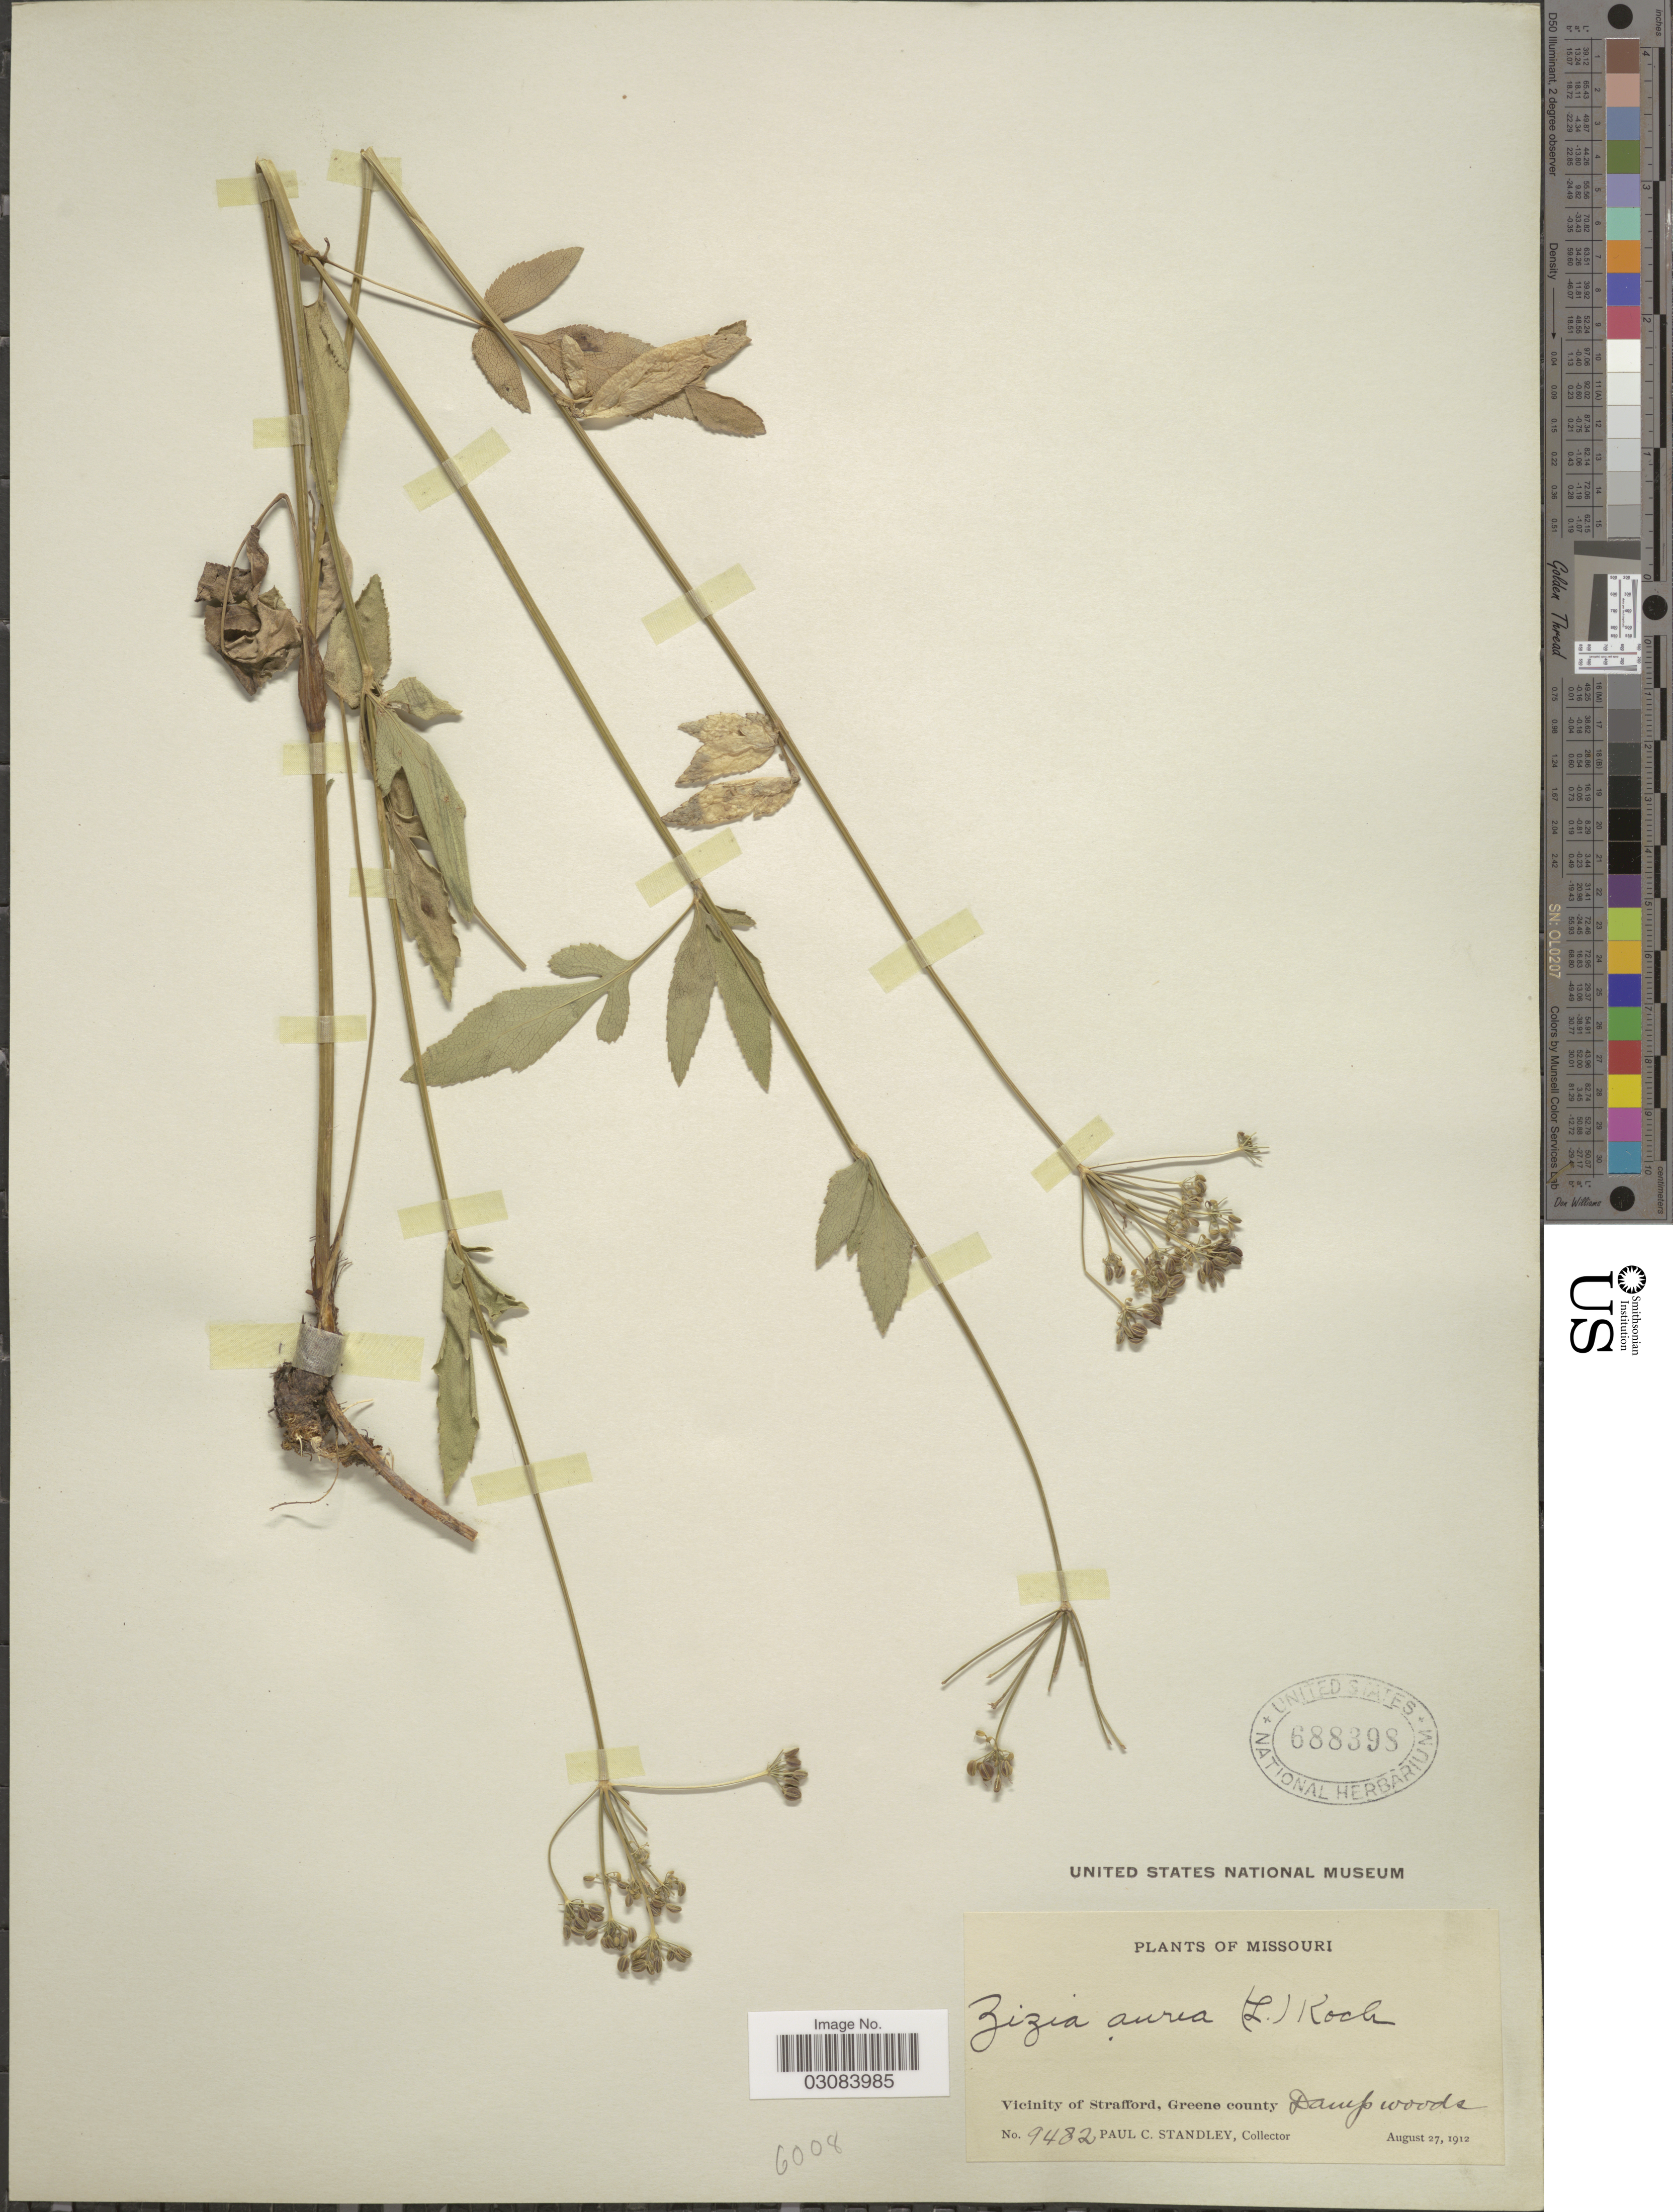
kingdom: Plantae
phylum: Tracheophyta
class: Magnoliopsida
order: Apiales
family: Apiaceae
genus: Zizia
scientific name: Zizia aurea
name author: (L.) Koch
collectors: P. C. Standley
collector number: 9482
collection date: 1912-08-27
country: United States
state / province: Missouri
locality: Vicinity of Strafford, Greene county. Damp woods.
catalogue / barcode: US 688398